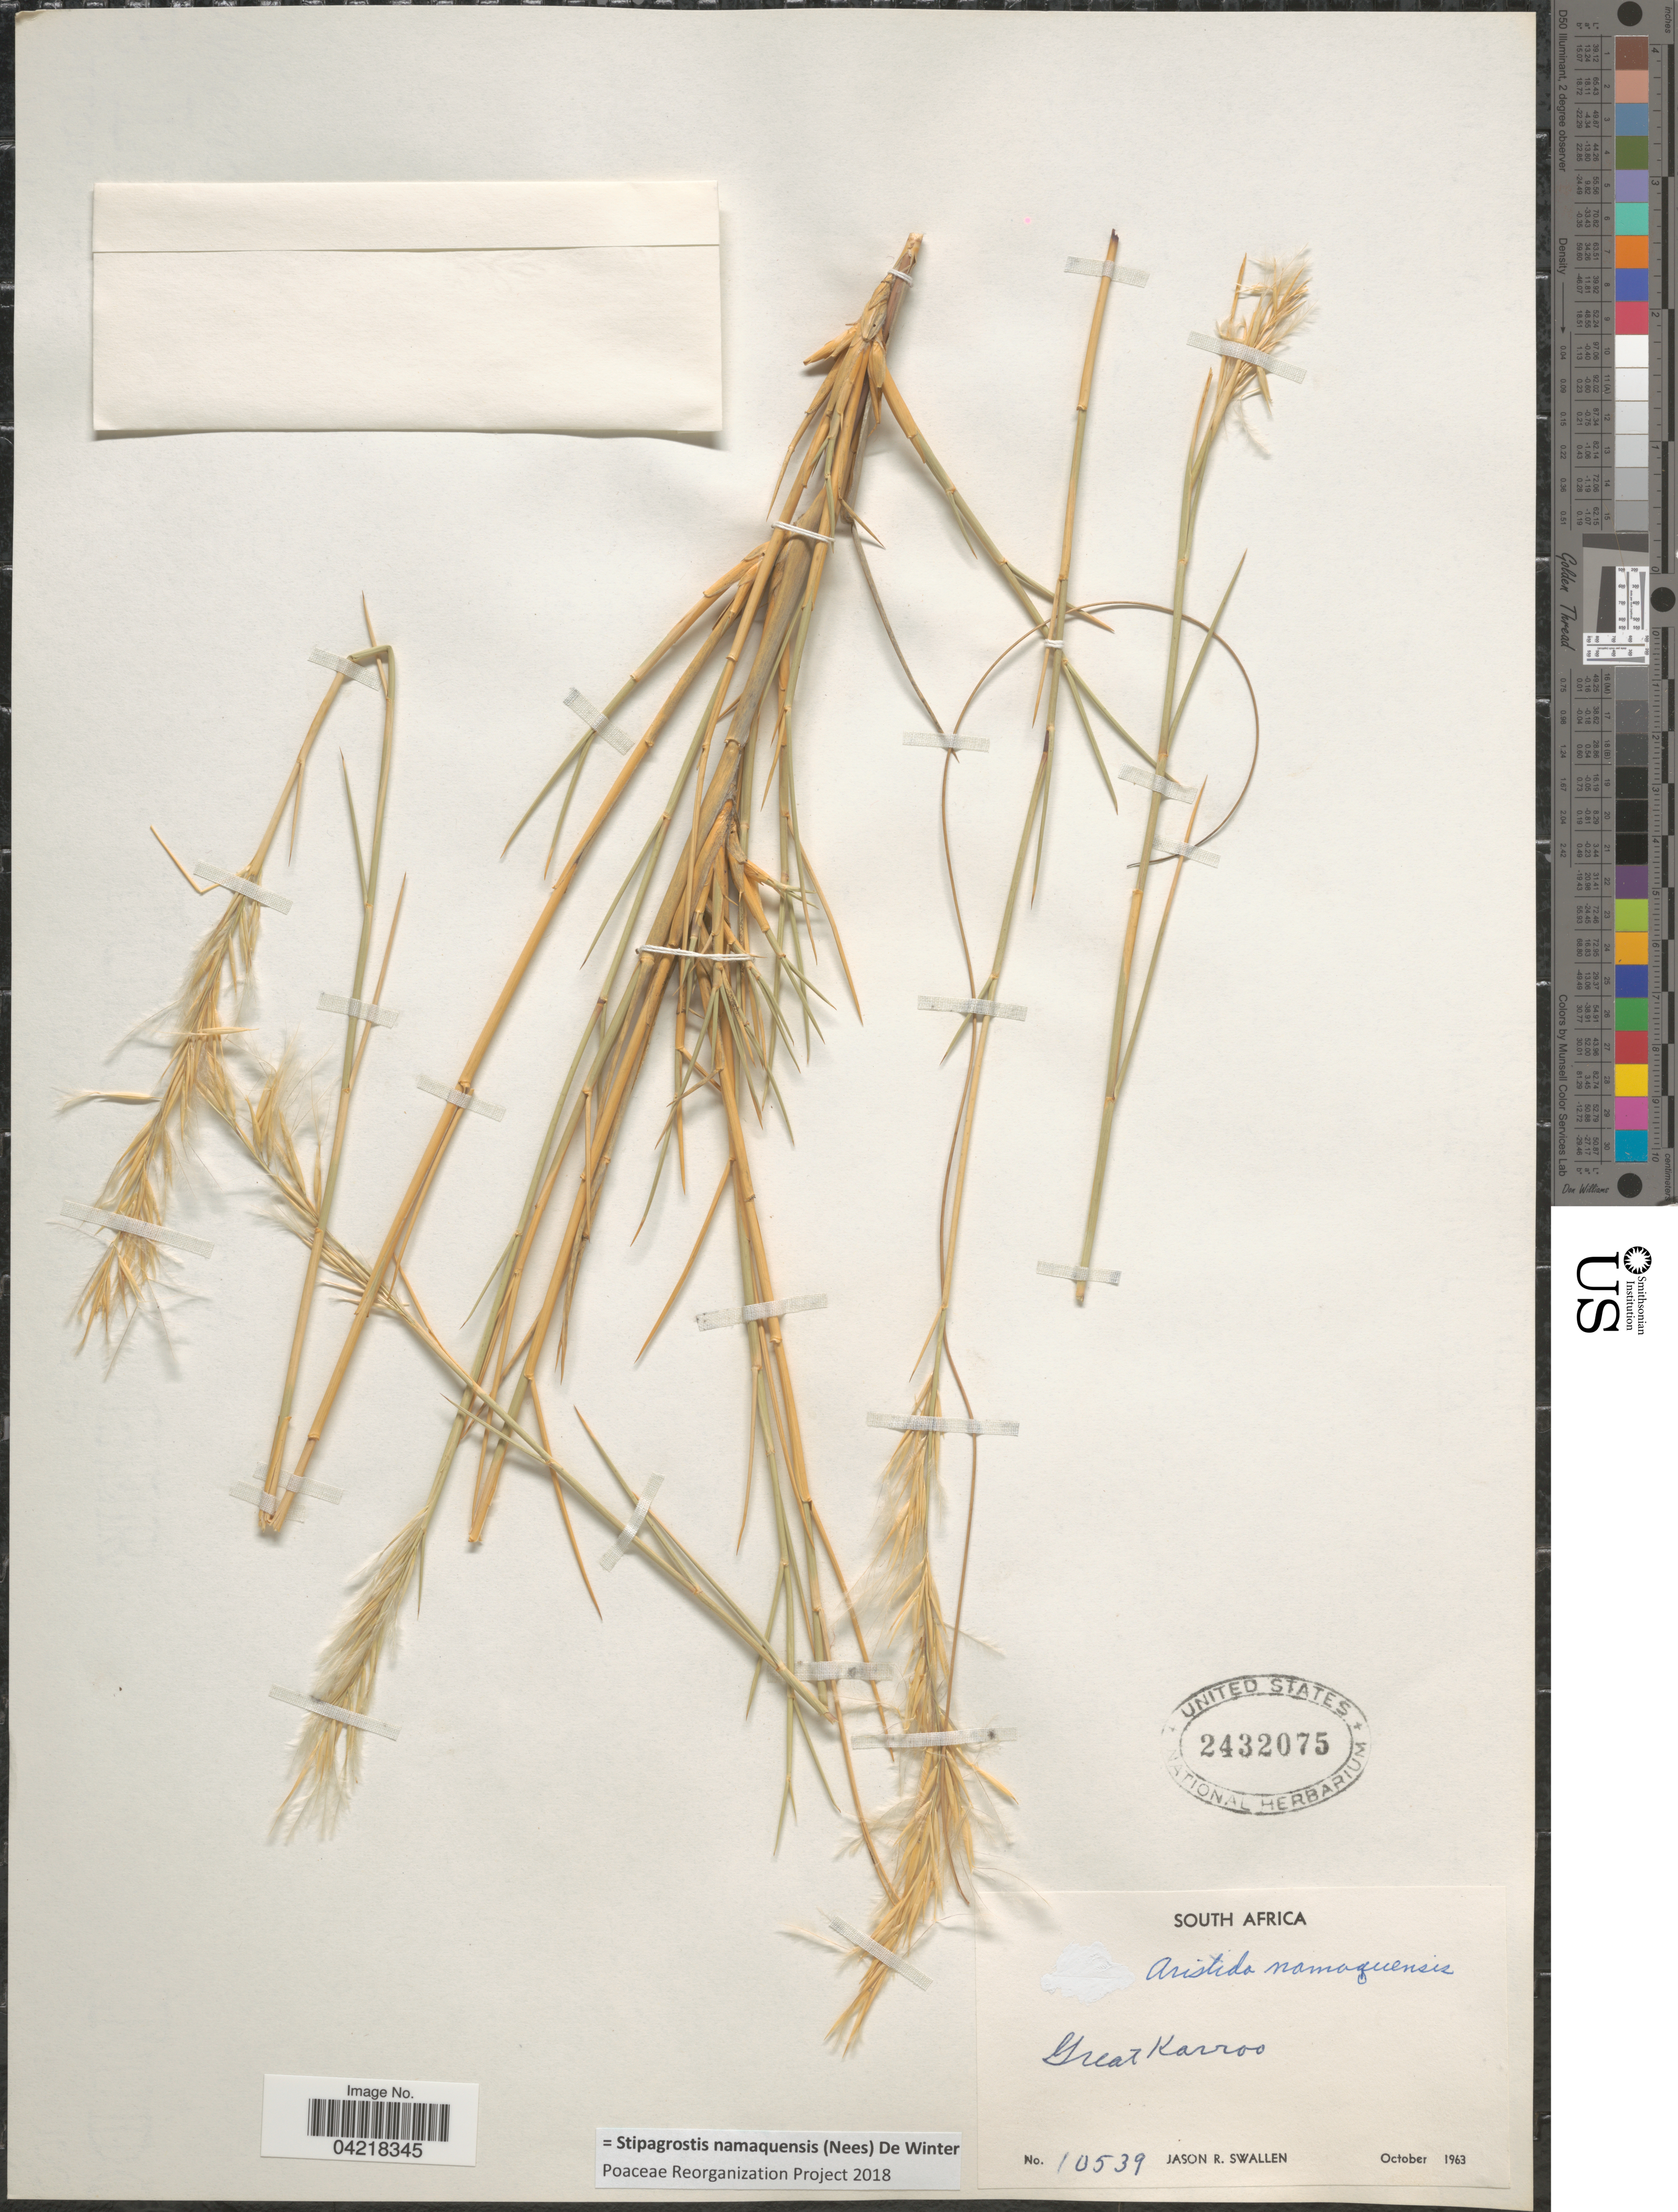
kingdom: Plantae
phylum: Tracheophyta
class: Liliopsida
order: Poales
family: Poaceae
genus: Stipagrostis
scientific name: Stipagrostis namaquensis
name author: (Nees) De Winter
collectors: J. R. Swallen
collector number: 10539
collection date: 1963-10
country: South Africa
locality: Great Karroo.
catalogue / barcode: US 2432075